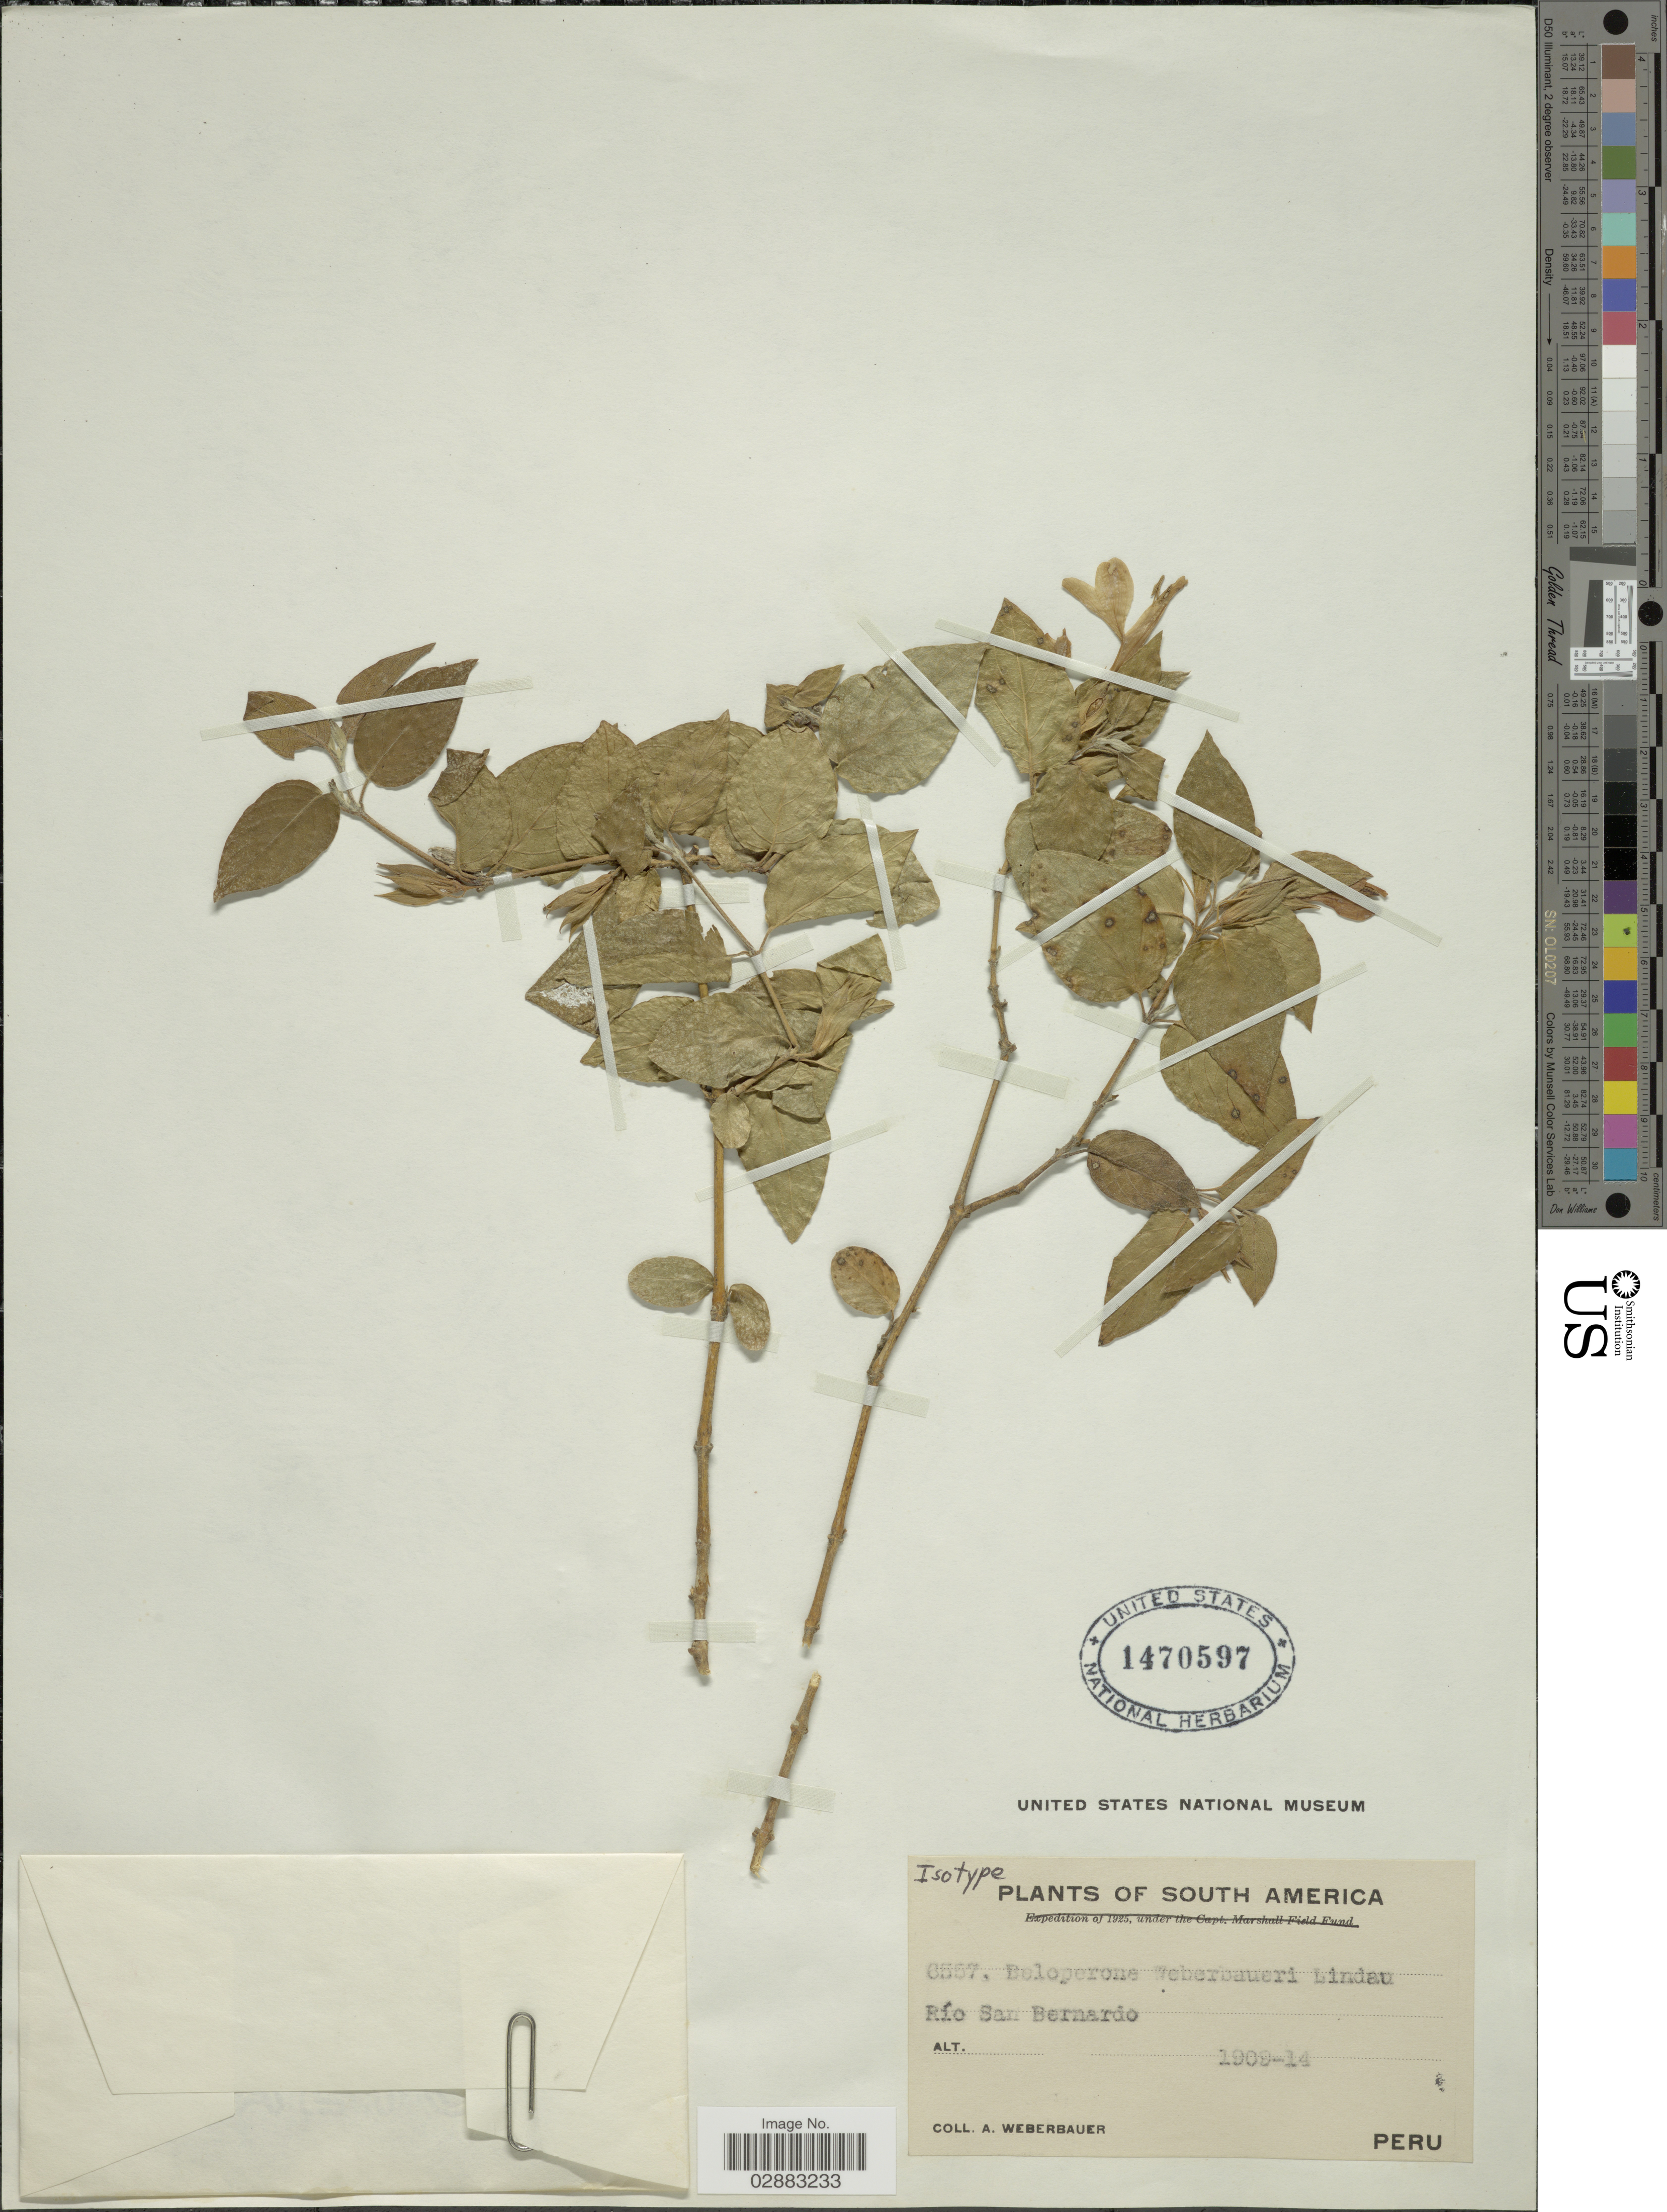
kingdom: Plantae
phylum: Tracheophyta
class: Magnoliopsida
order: Lamiales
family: Acanthaceae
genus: Beloperone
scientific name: Beloperone weberbaueri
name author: Lindau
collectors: A. Weberbauer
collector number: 6557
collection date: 1909/1914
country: Peru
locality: Río San Bernardo.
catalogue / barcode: US 1470597